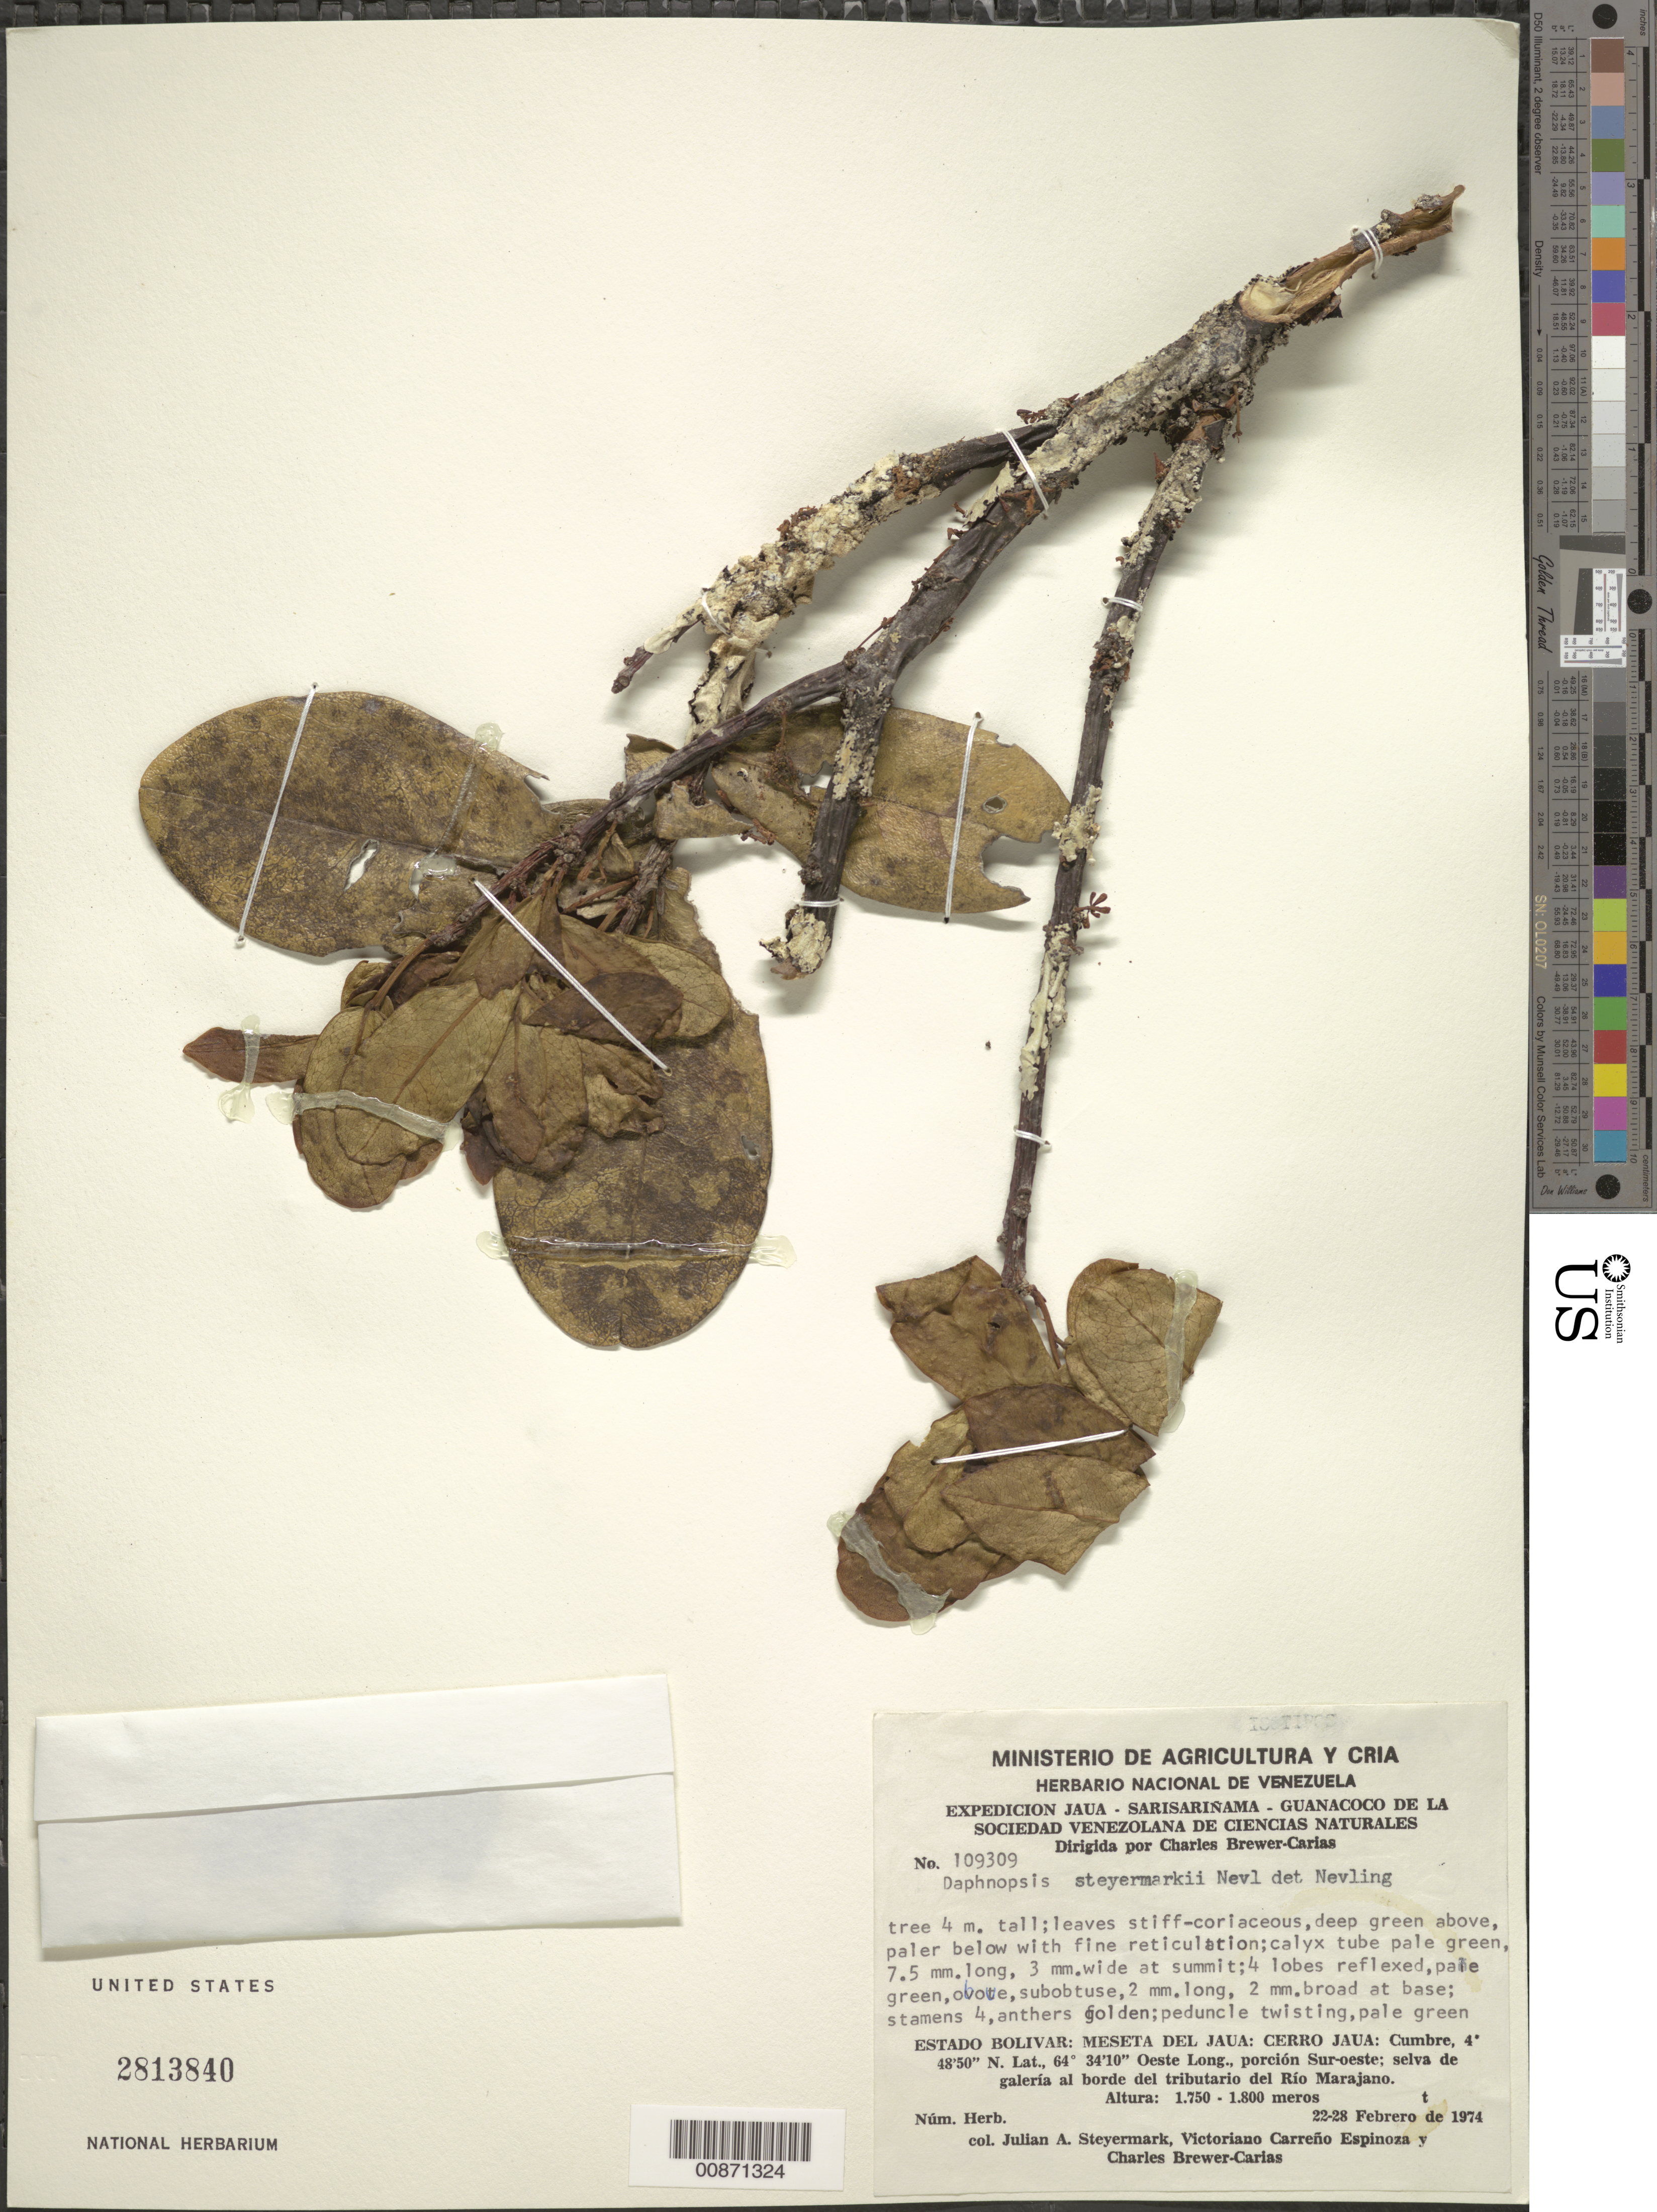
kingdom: Plantae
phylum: Tracheophyta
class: Magnoliopsida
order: Malvales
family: Thymelaeaceae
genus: Daphnopsis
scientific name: Daphnopsis steyermarkii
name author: Nevling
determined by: Nevling, L. I., Jr.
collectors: J. Steyermark, V. Carreño E. & C. Brewer-Carias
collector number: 109309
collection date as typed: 22-Feb-74 to 28-Feb-74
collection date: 1974-02-22/1974-02-28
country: Venezuela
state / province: Bolívar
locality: Meseta del Jaua: Cerro Jaua, cumbre, porcion Sur-oeste; al borde del tributario del Rio Marajano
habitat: Selva de galeria al borde del tributario del rio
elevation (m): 1750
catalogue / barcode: US 2813840